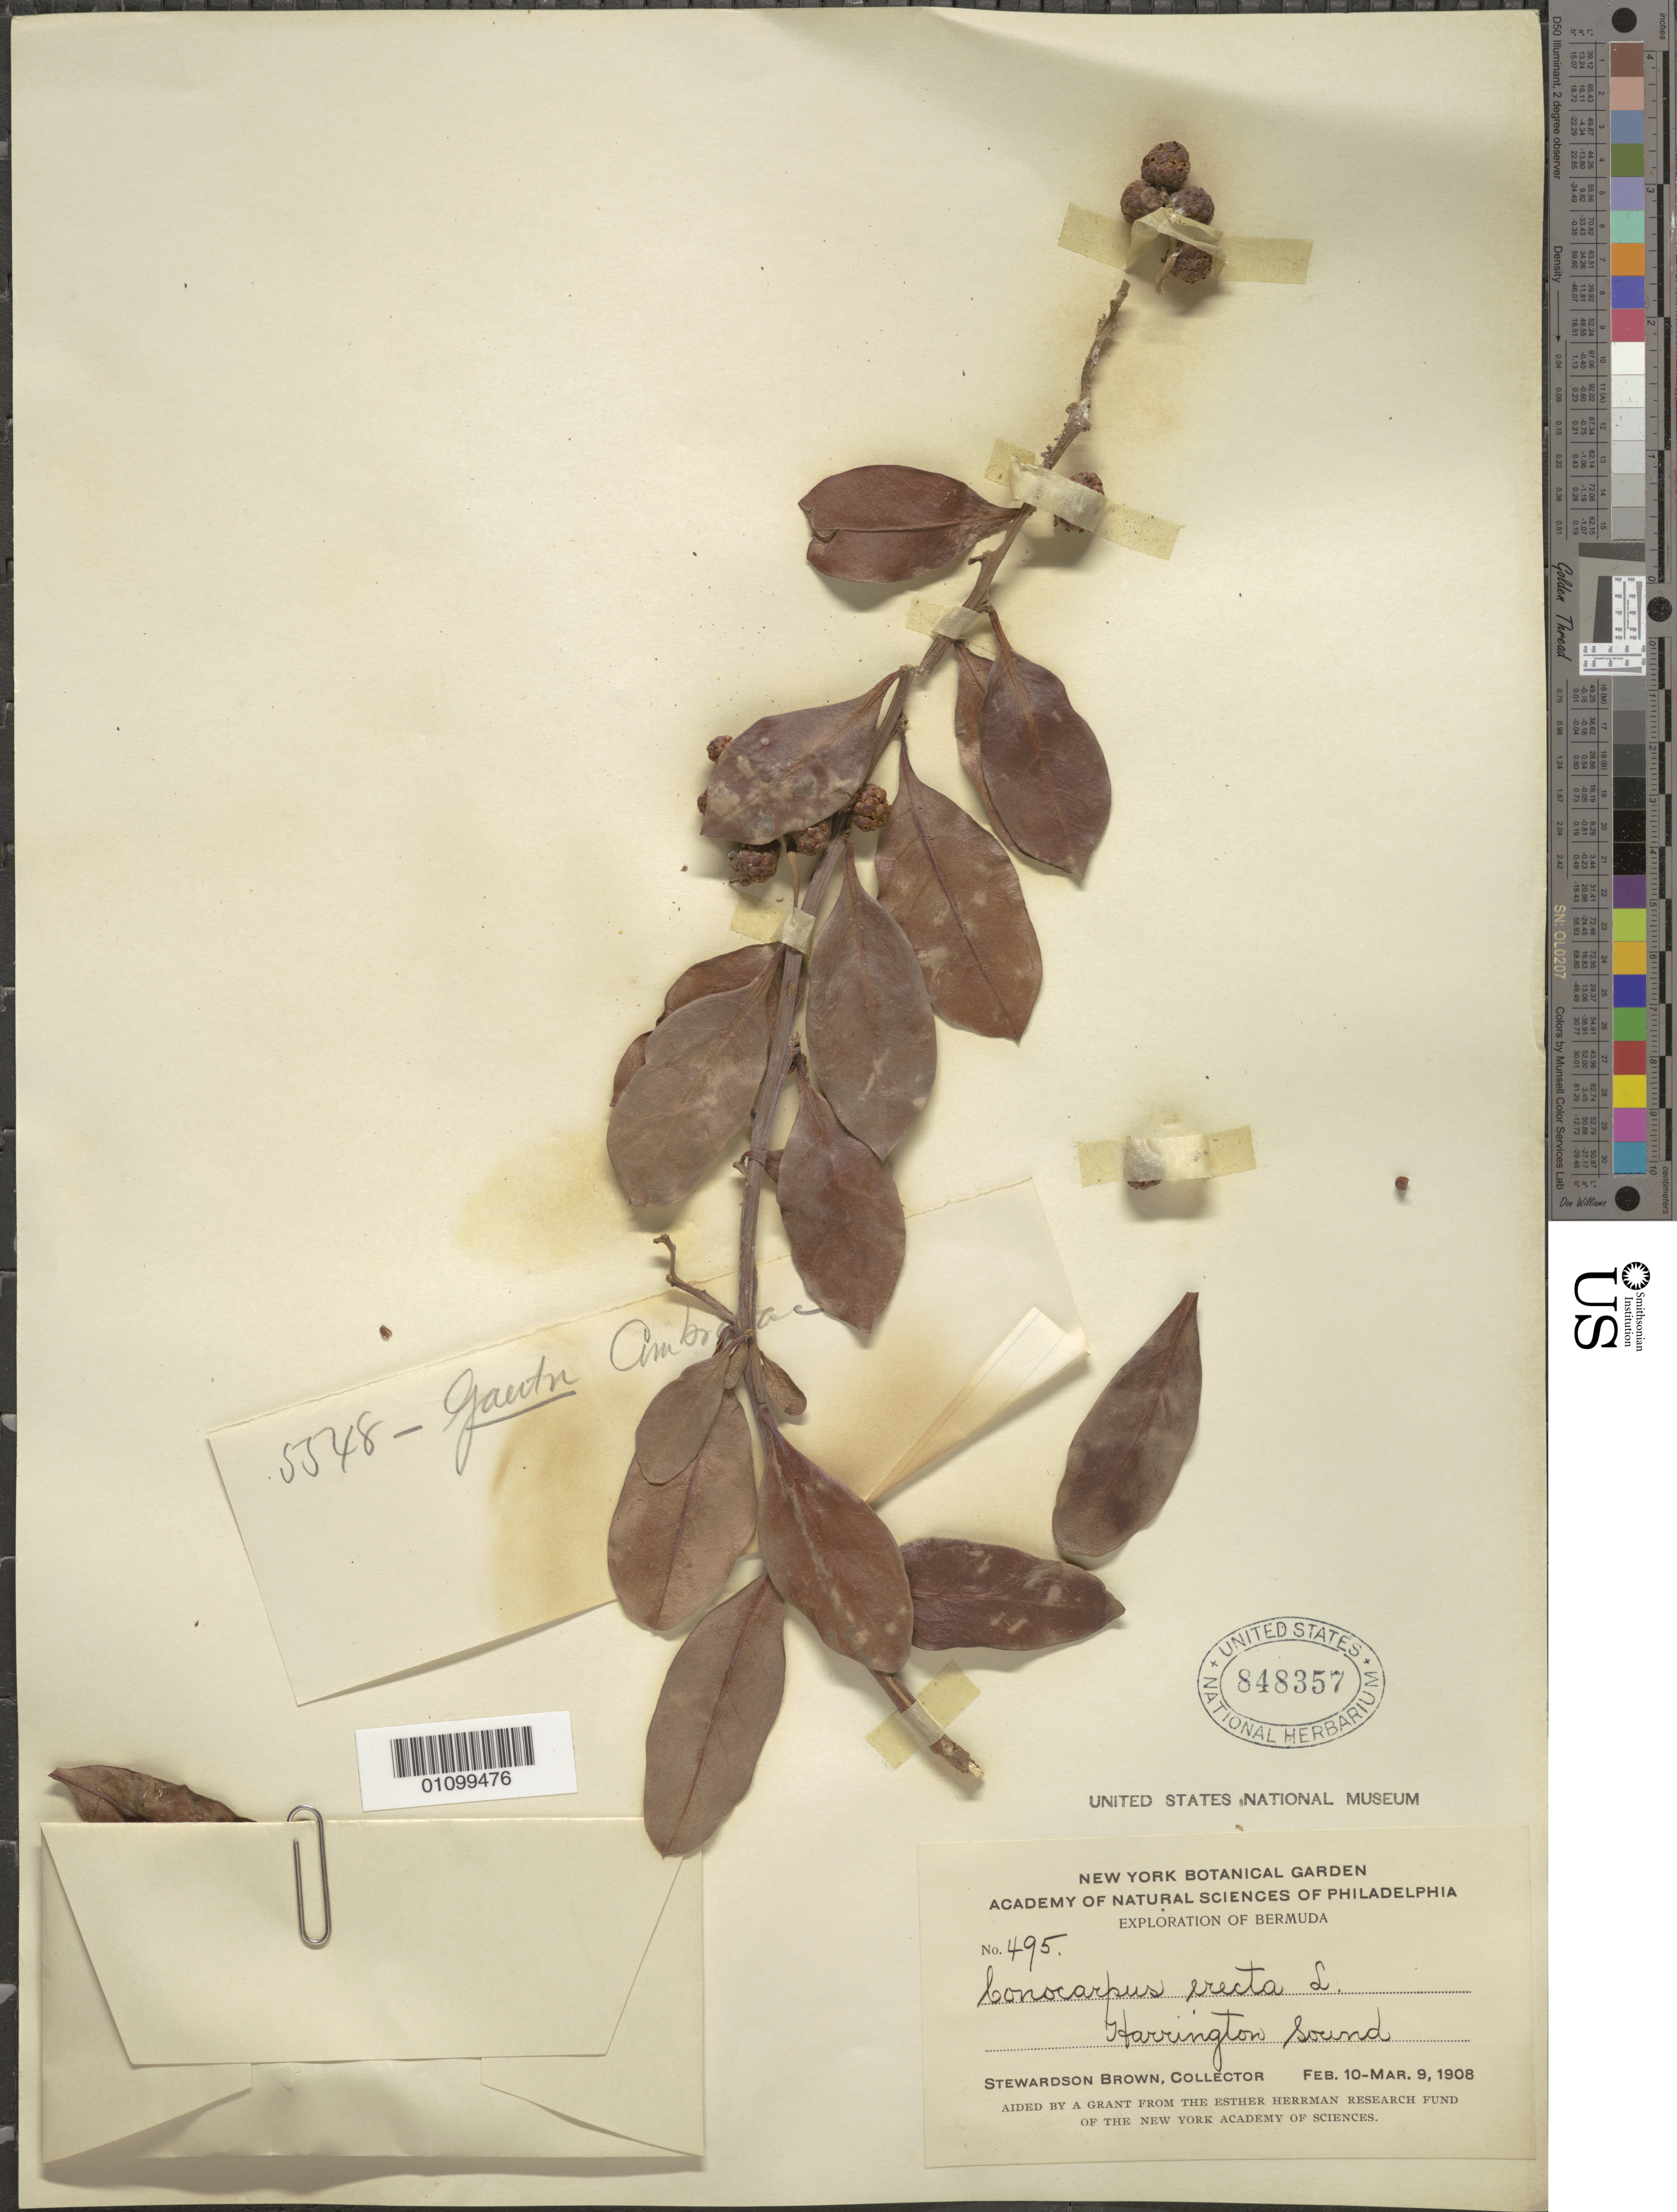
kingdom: Plantae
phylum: Tracheophyta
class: Magnoliopsida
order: Myrtales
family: Combretaceae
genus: Conocarpus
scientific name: Conocarpus erectus var. erectus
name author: L.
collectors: S. Brown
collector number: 495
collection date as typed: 10 Feb 1908 to 09 Mar 1908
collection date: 1908-02-10/1908-03-09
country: Bermuda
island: Bermuda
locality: Starrington Sound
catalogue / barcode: US 848357